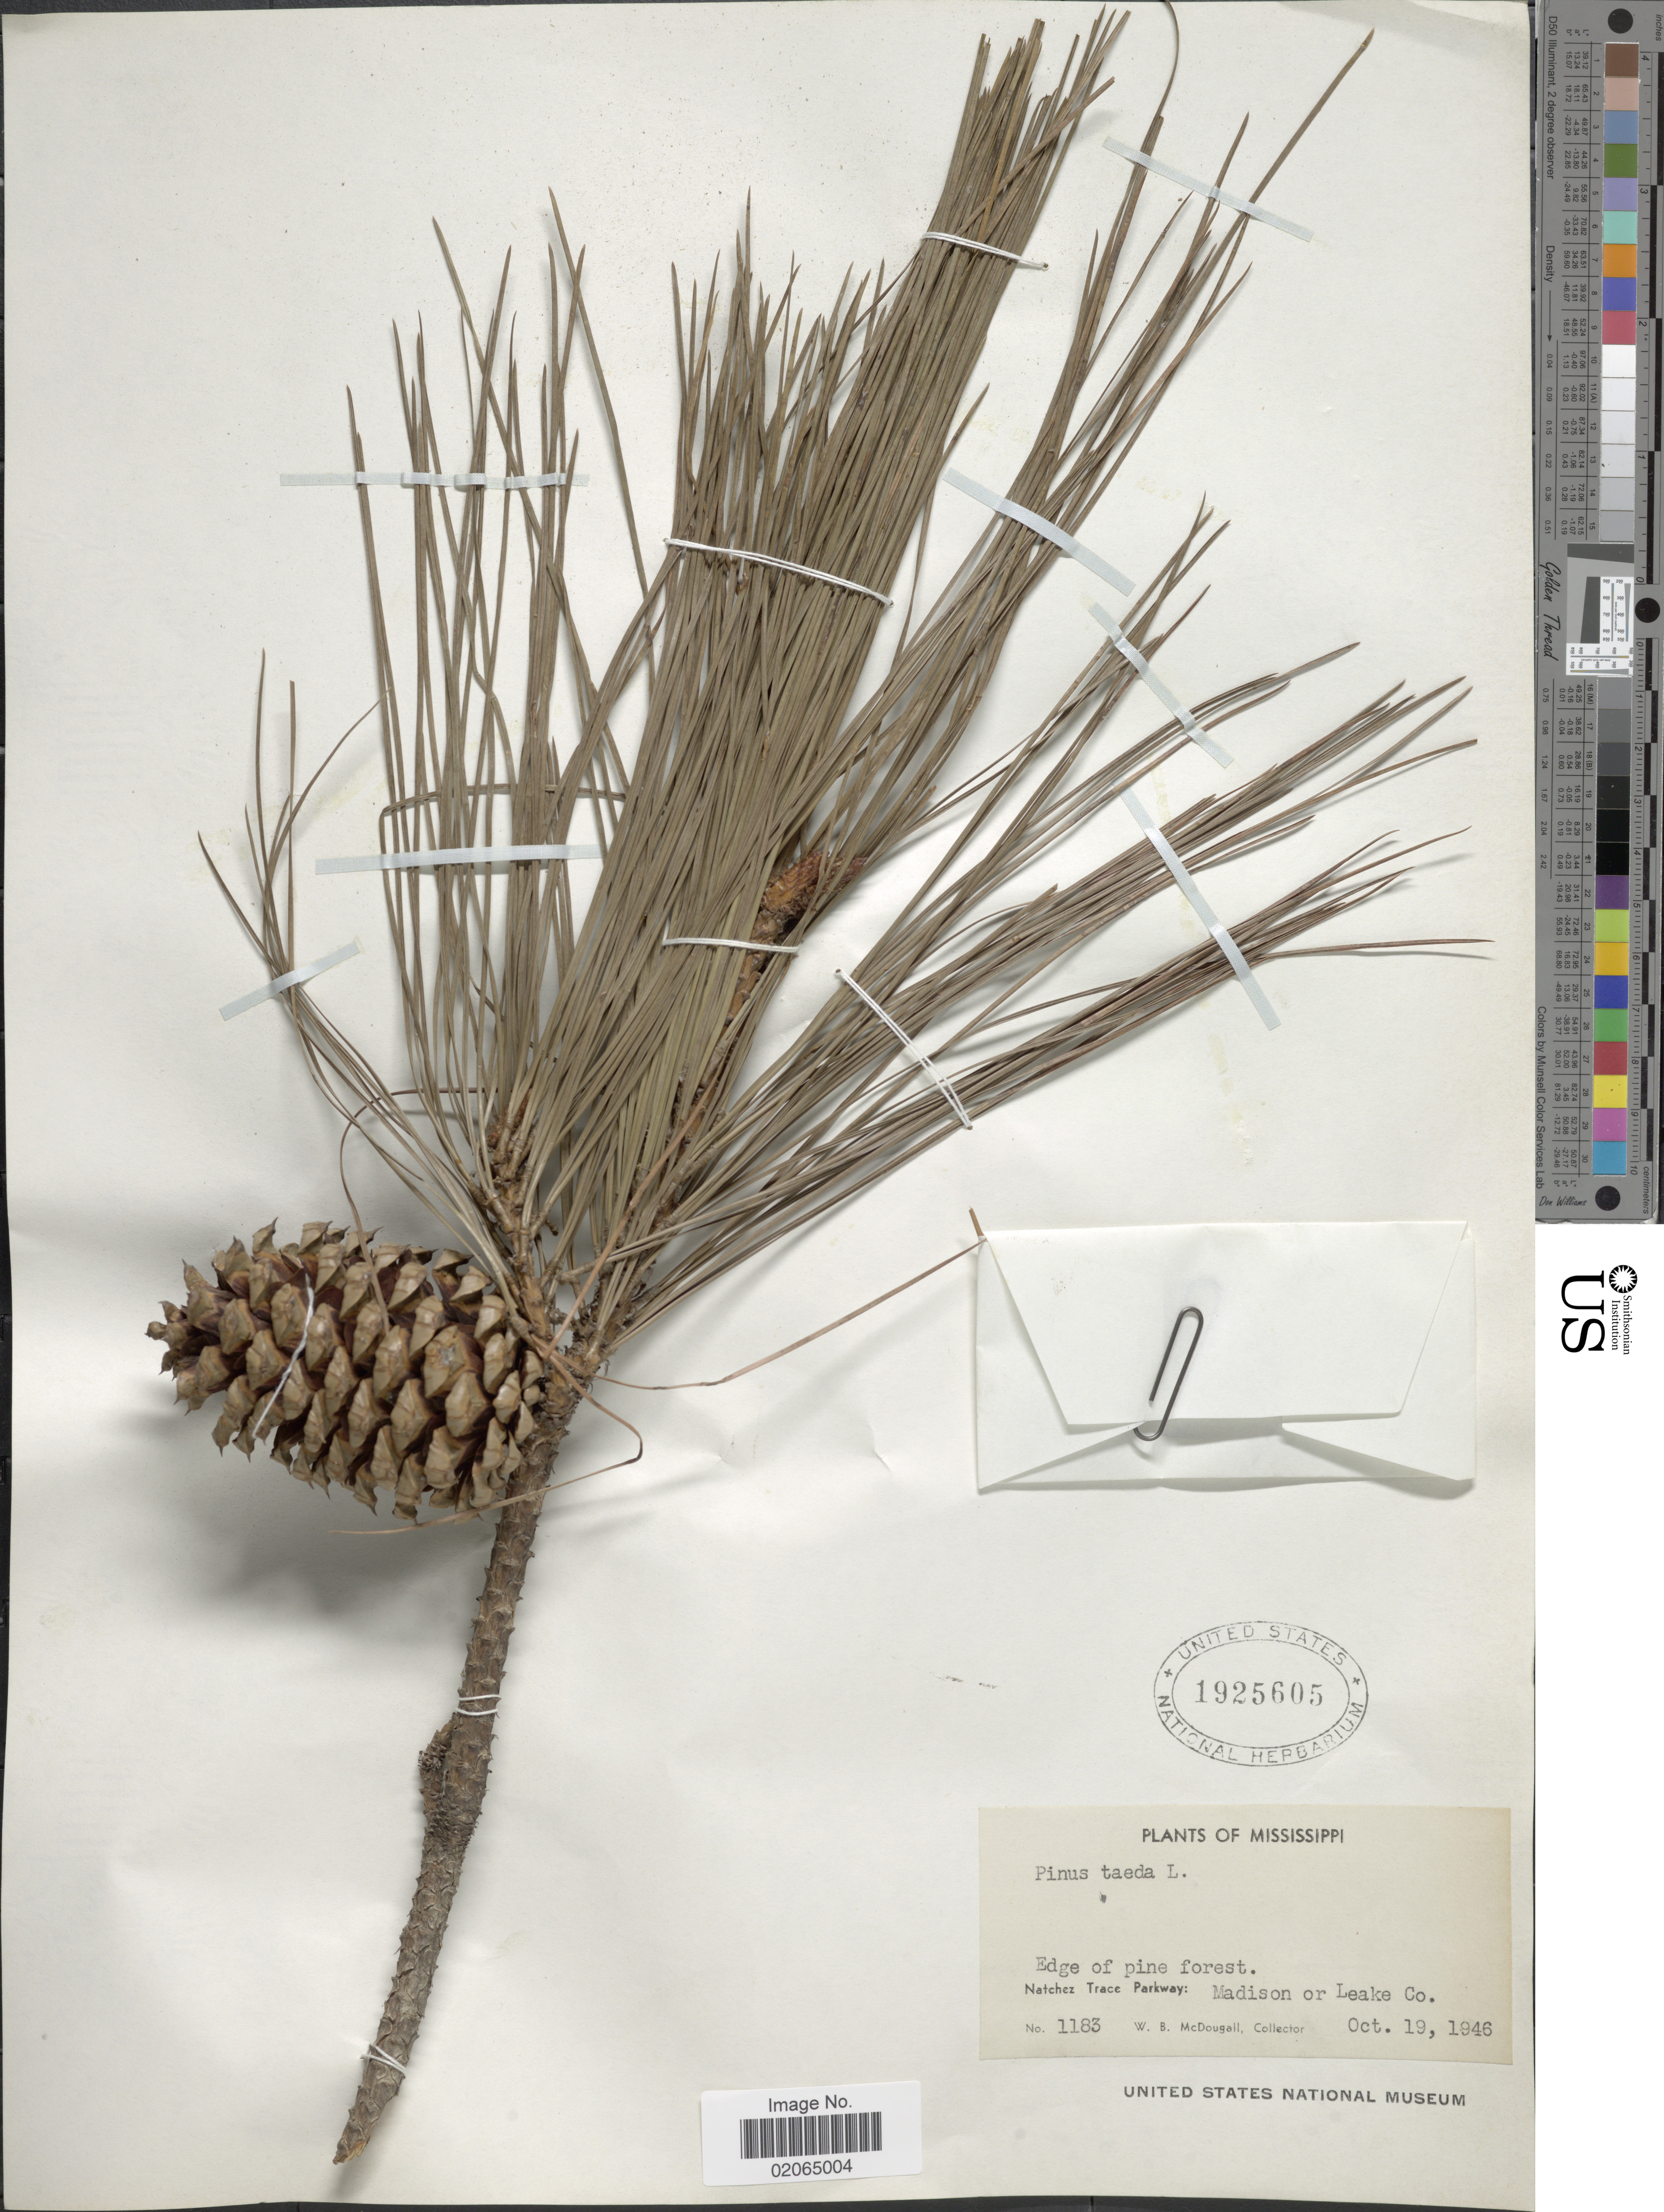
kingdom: Plantae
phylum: Tracheophyta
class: Pinopsida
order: Pinales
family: Pinaceae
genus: Pinus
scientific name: Pinus taeda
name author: L.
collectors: W. B. McDougall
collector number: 1183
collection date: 1946-10-19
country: United States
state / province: Mississippi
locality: Natchez Trace Parkway: Madison or Leake Co.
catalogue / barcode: US 1925605